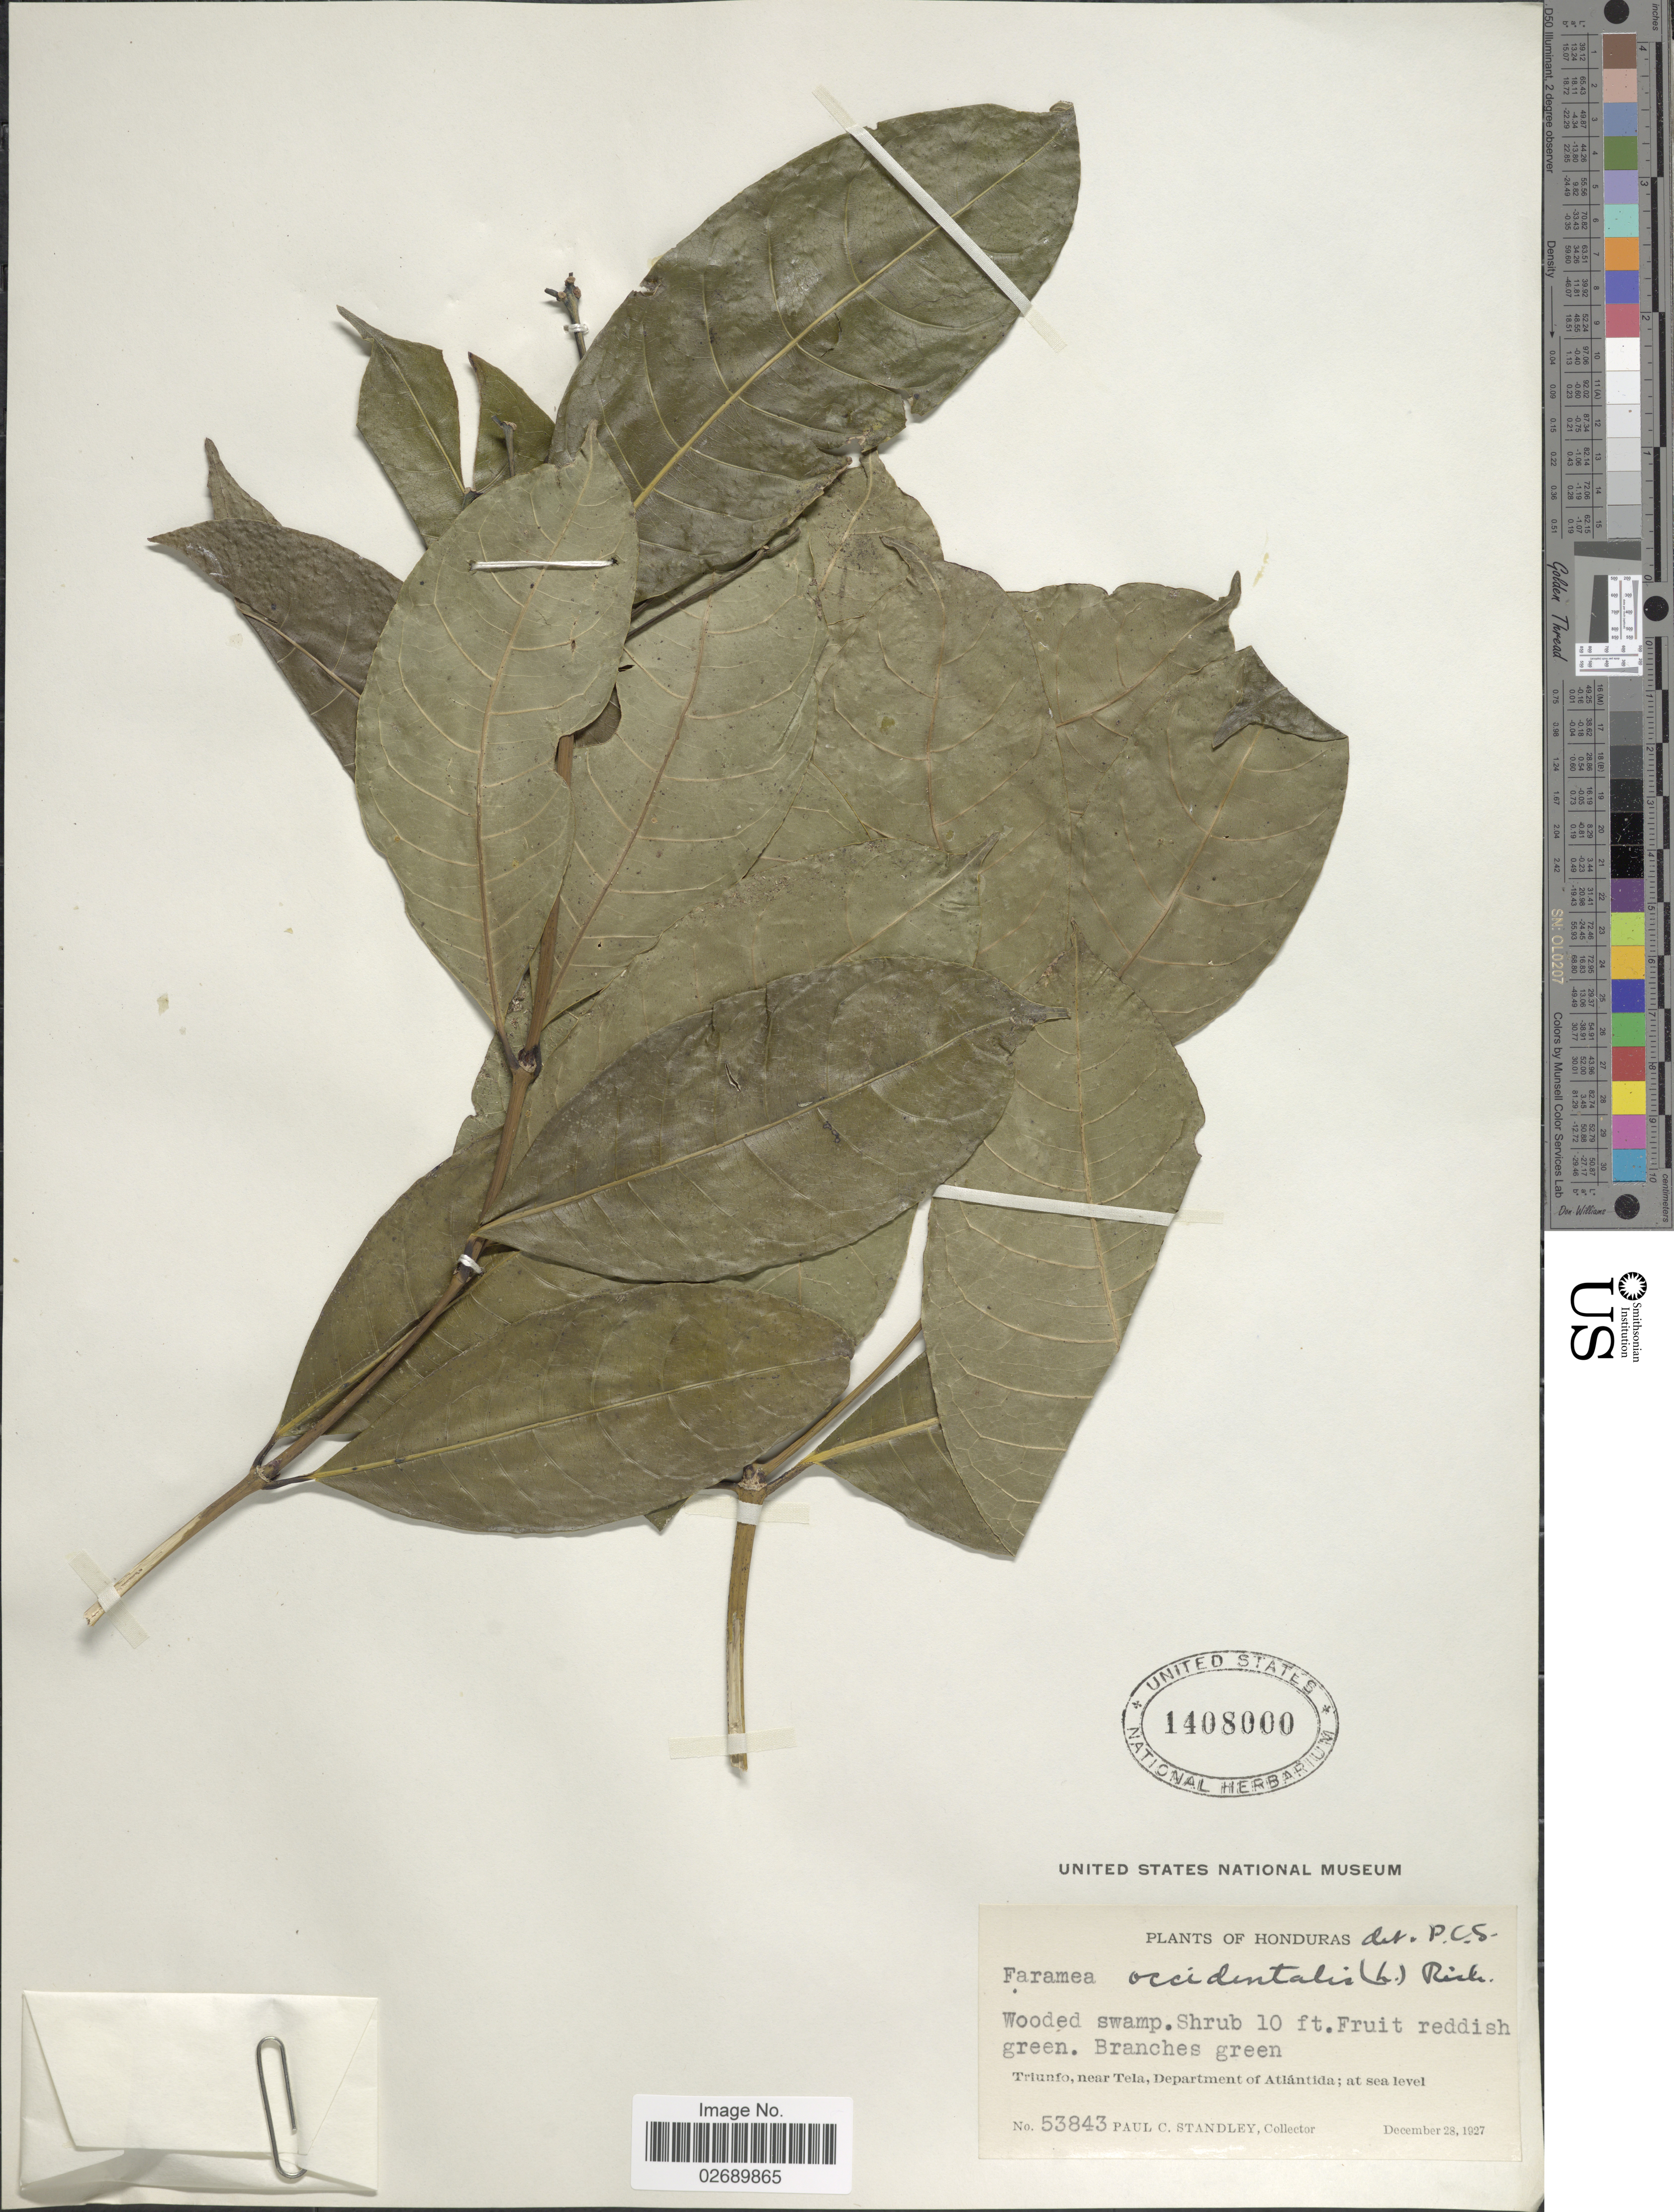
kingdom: Plantae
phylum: Tracheophyta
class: Magnoliopsida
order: Gentianales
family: Rubiaceae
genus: Faramea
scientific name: Faramea occidentalis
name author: (L.) A. Rich.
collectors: P. C. Standley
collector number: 53843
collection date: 1927-12-28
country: Honduras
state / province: Atlántida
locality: Triunfo, near Tela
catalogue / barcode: US 1408000